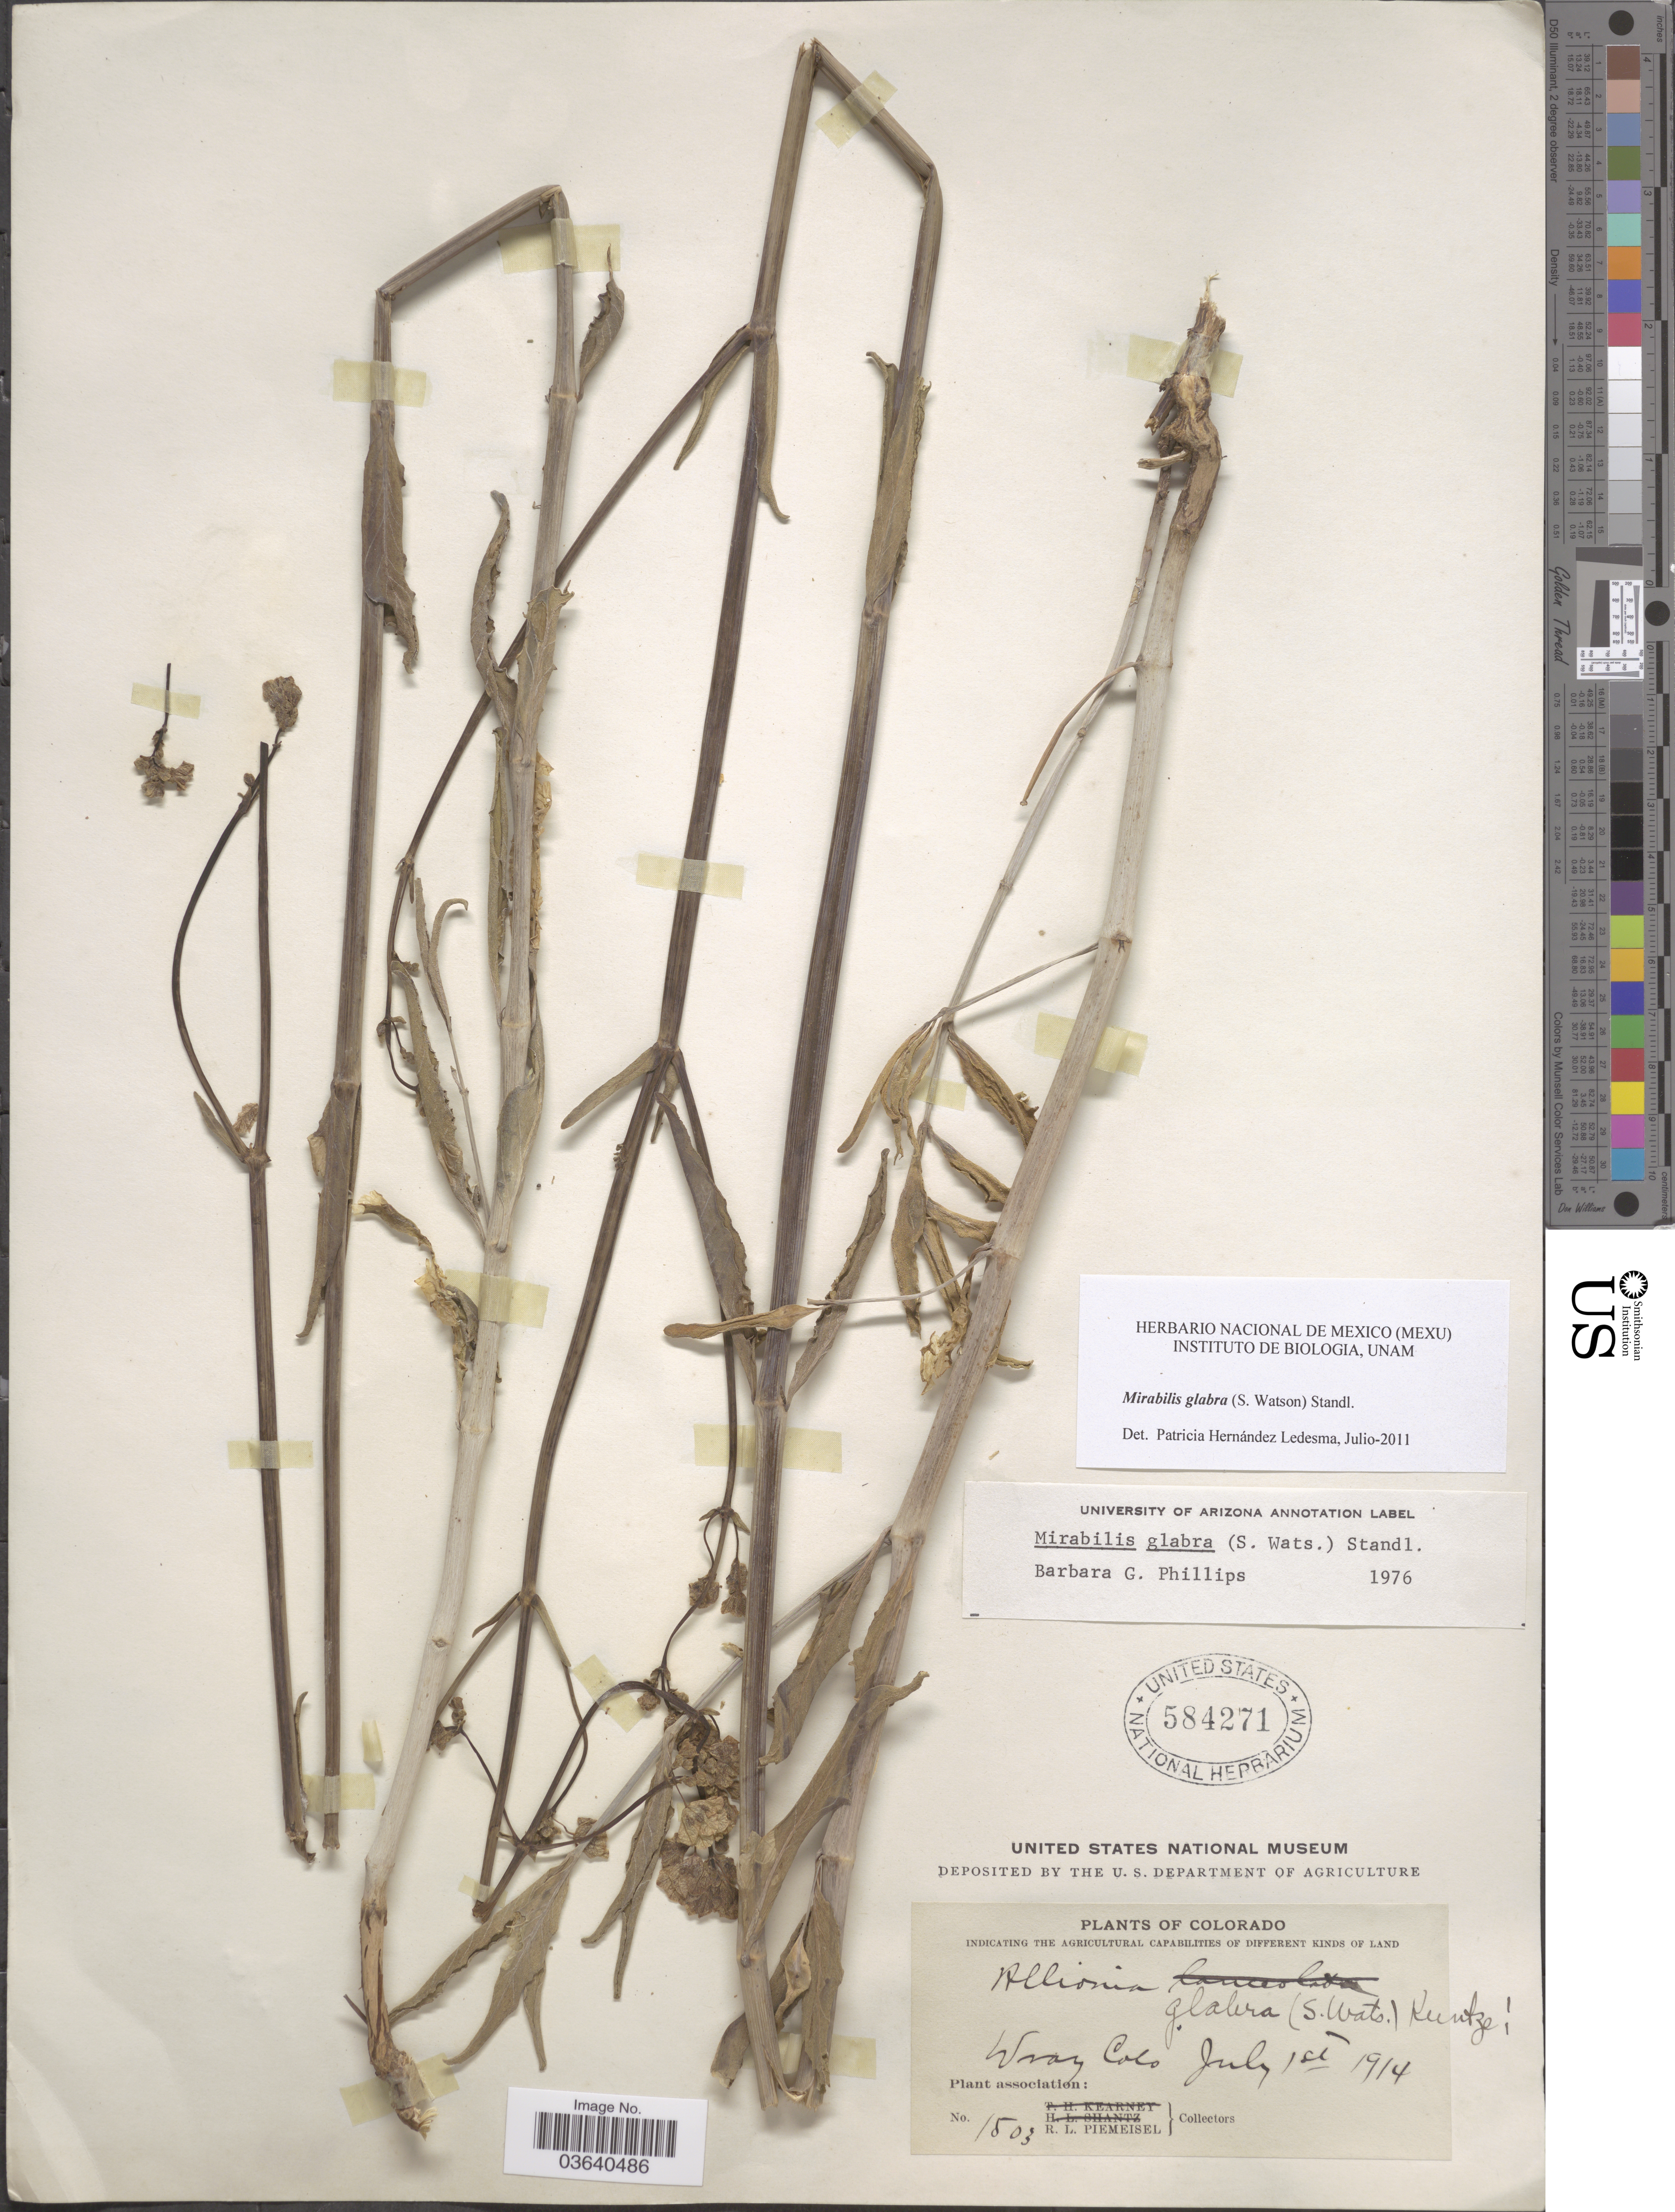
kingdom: Plantae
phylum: Tracheophyta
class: Magnoliopsida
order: Caryophyllales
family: Nyctaginaceae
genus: Mirabilis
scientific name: Mirabilis glabra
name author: (S. Watson) Standl.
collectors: R. L. Piemeisel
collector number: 1503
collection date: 1914-07-01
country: United States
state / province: Colorado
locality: Wray.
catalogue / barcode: US 584271